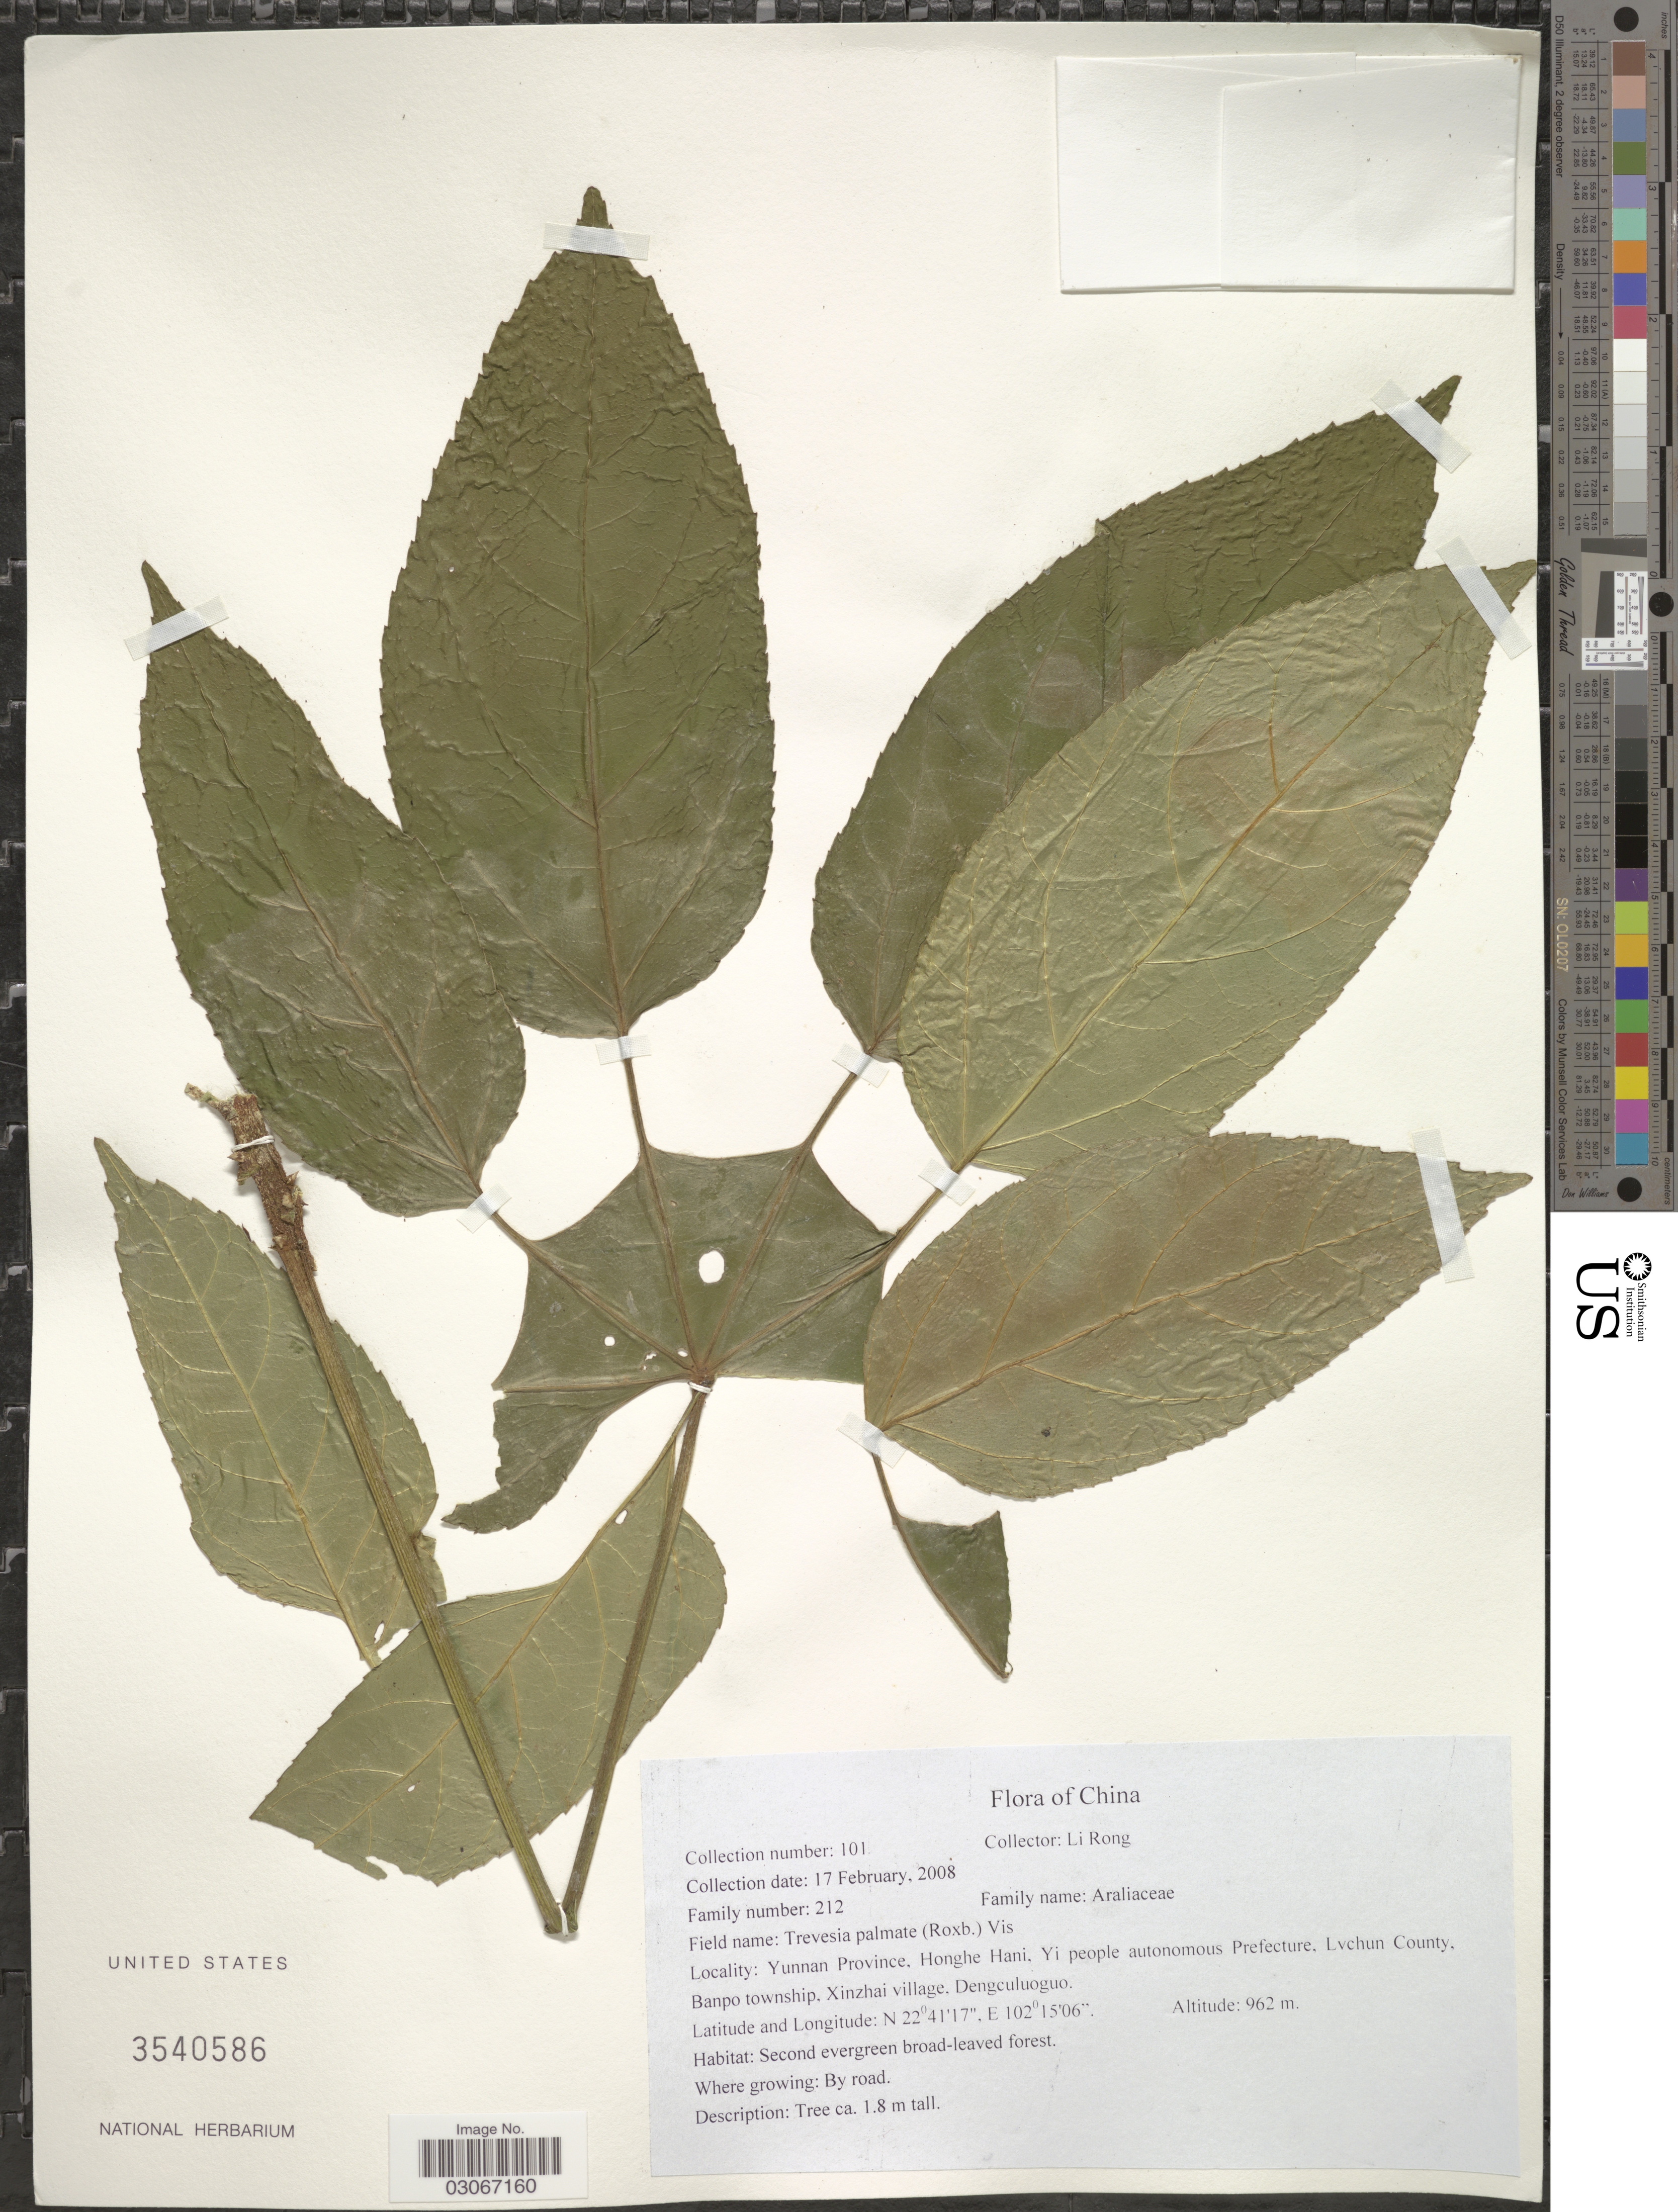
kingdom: Plantae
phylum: Tracheophyta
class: Magnoliopsida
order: Apiales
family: Araliaceae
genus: Trevesia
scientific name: Trevesia palmata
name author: (Roxb. ex Lindl.)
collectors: R. Li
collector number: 101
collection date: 2008-02-17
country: China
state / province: Yunnan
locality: Yunnan Province. Honghe Hani. Yi people autonomous. Prefecture. Lvchun County. Banpo township. Xinzhai village. Dengculuoguo.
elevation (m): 962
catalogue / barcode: US 3540586